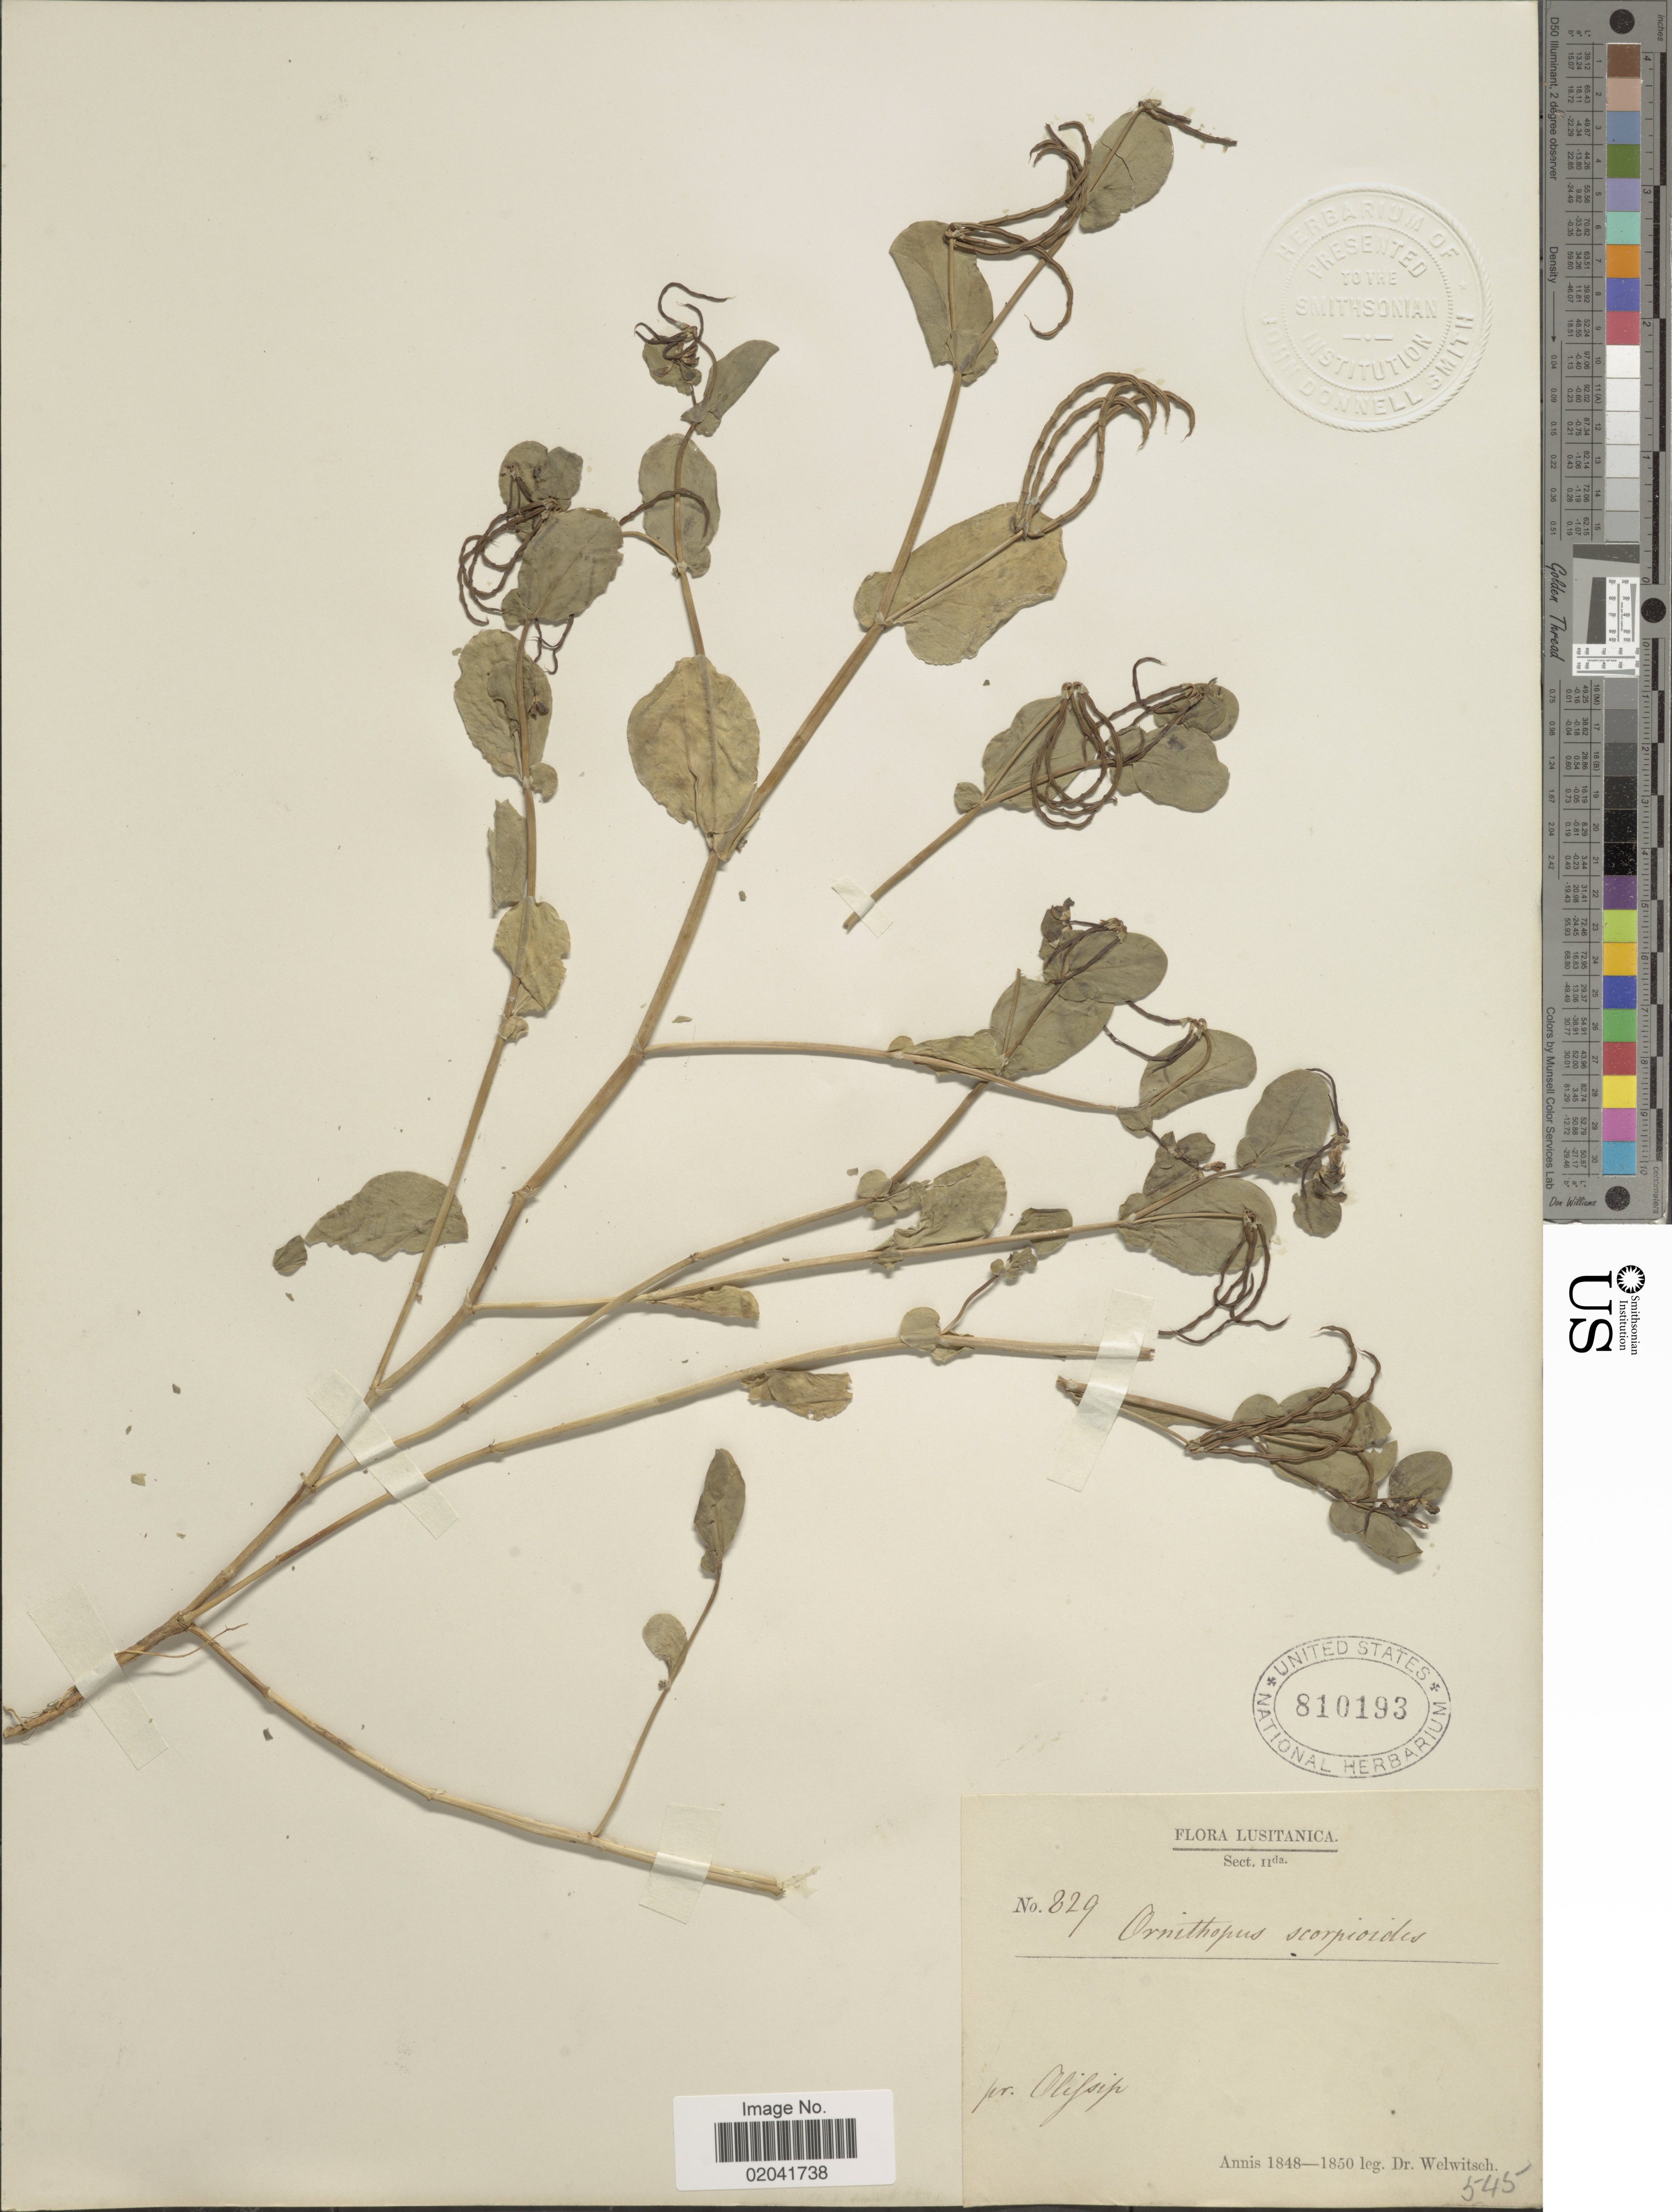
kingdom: Plantae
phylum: Tracheophyta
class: Magnoliopsida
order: Fabales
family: Fabaceae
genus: Ornithopus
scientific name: Ornithopus scorpioides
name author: L.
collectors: -. Welwitsch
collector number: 829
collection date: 1848/1850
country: Portugal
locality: Lusitanica, pr Alifsip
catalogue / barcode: US 810193